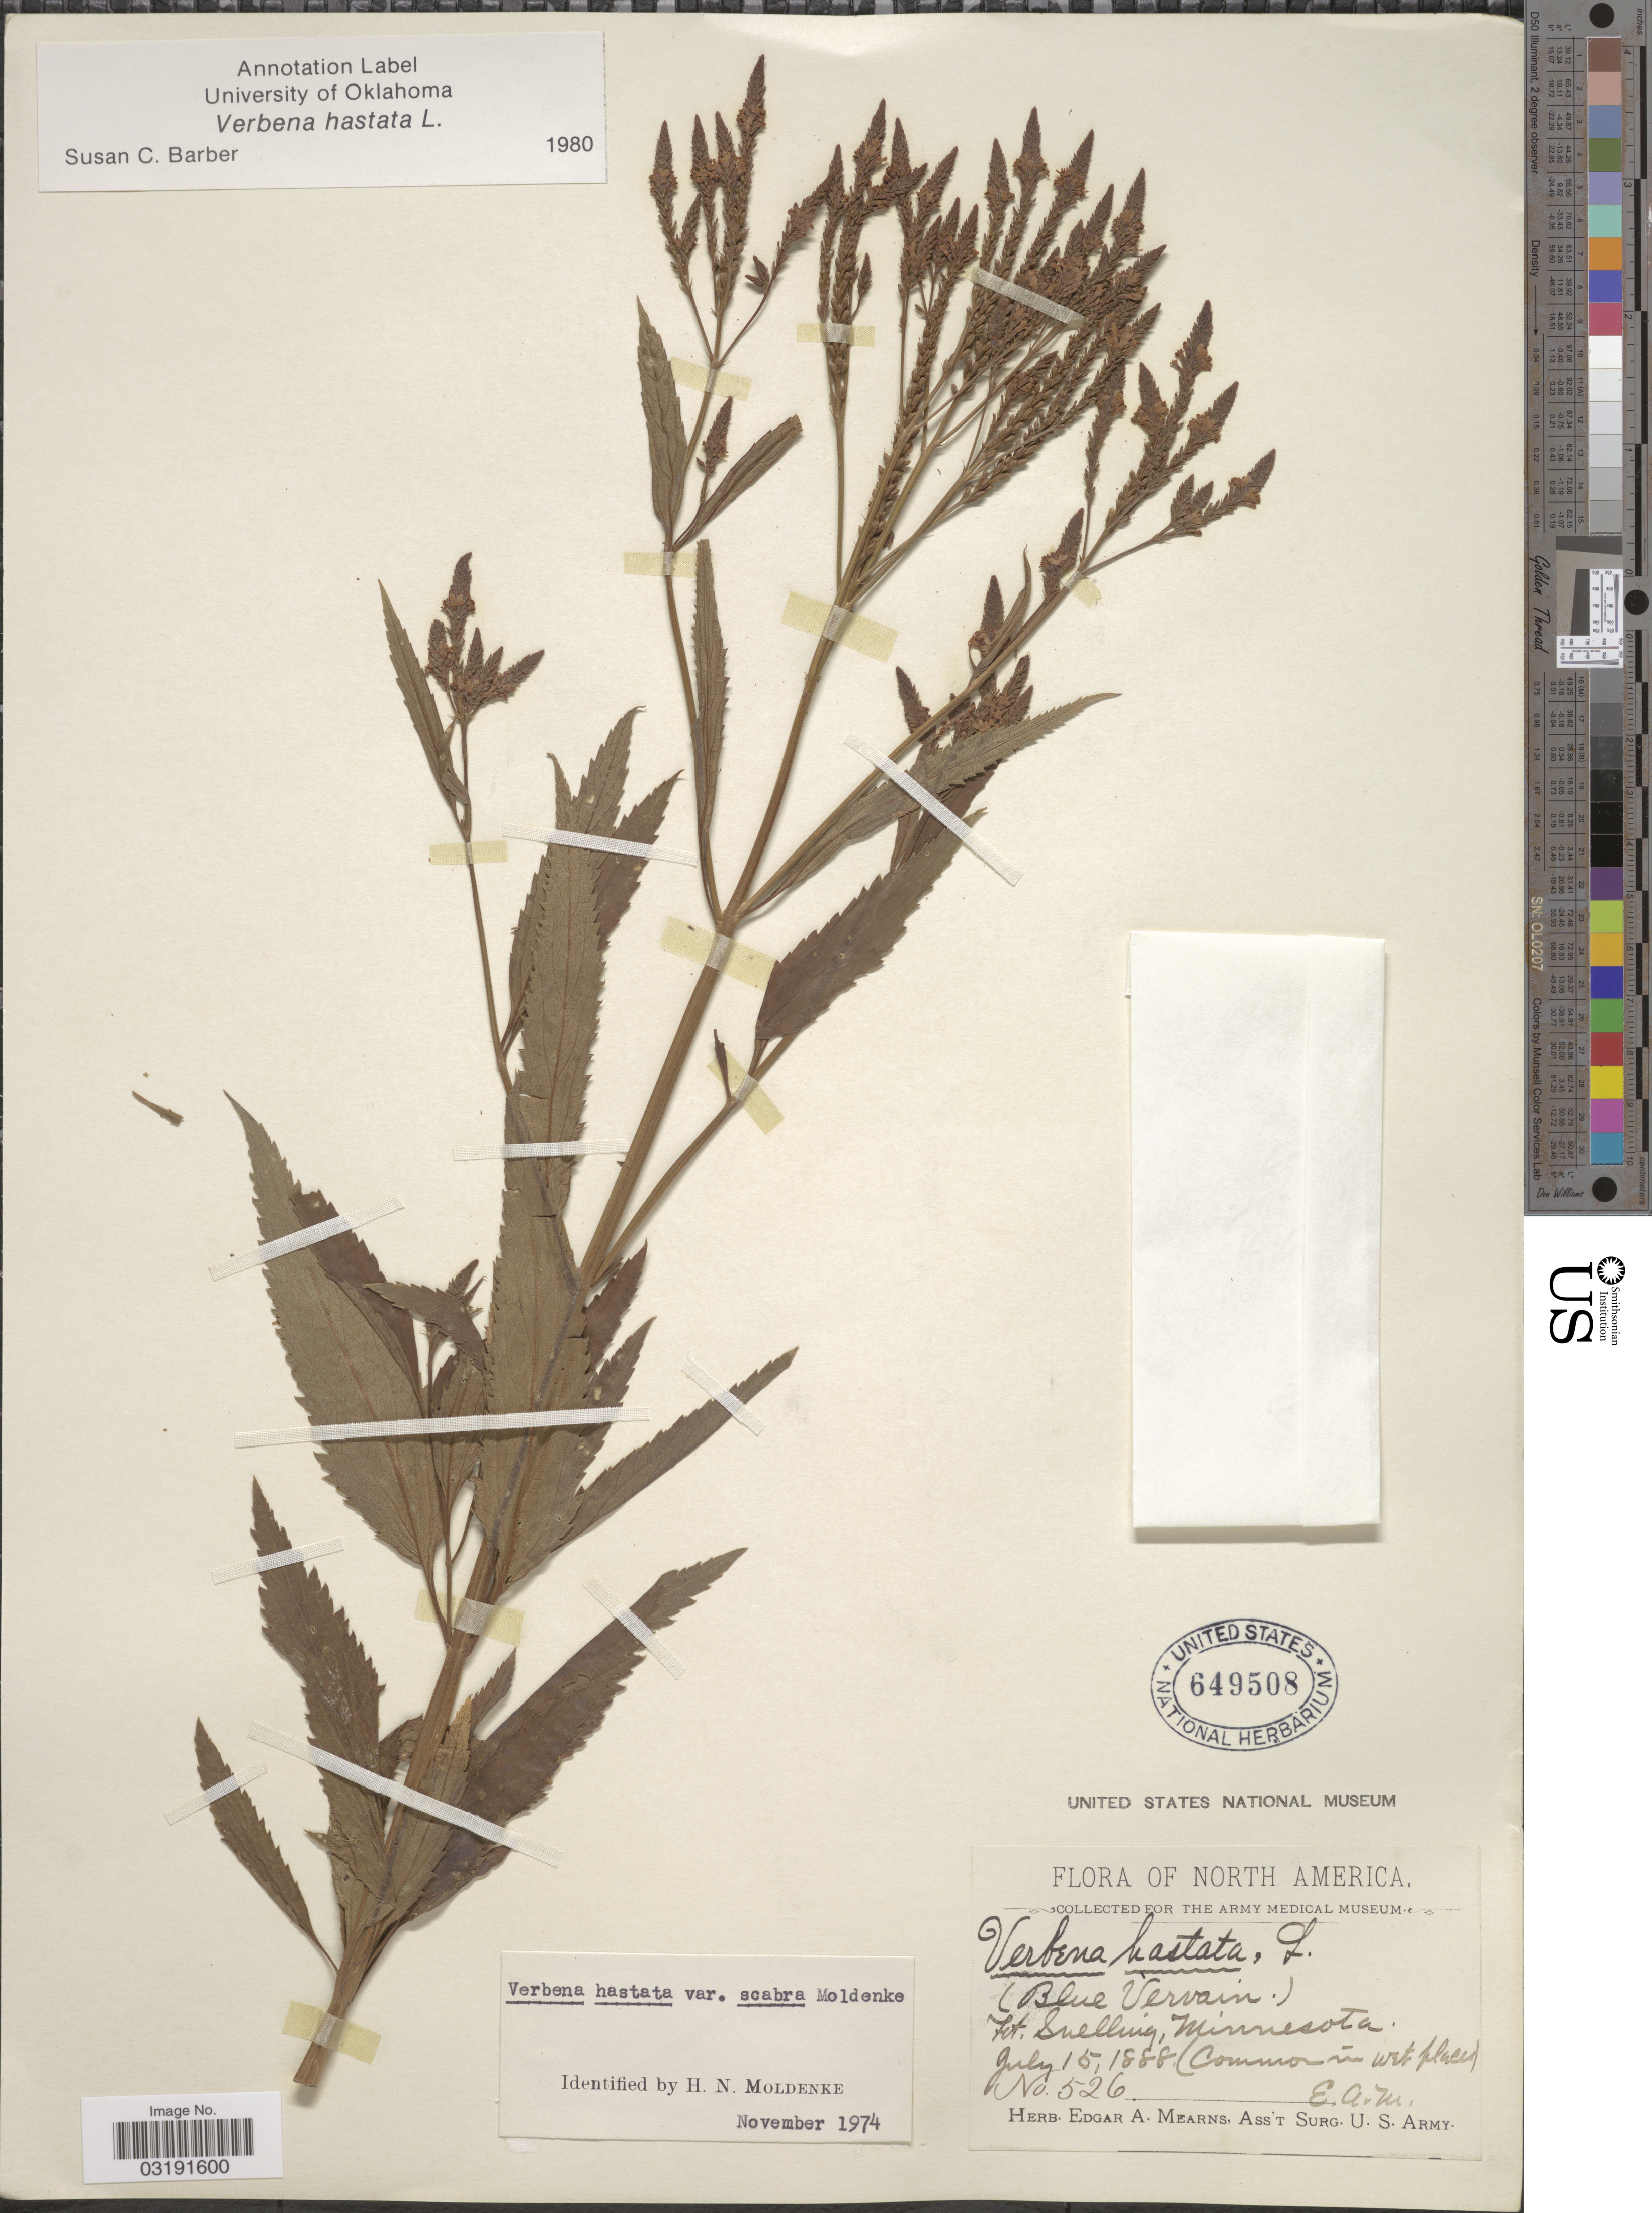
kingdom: Plantae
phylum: Tracheophyta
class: Magnoliopsida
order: Lamiales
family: Verbenaceae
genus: Verbena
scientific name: Verbena hastata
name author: L.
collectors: E. A. Mearns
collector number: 526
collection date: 1888-07-15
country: United States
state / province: Minnesota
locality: Ft. Snelling.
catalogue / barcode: US 649508